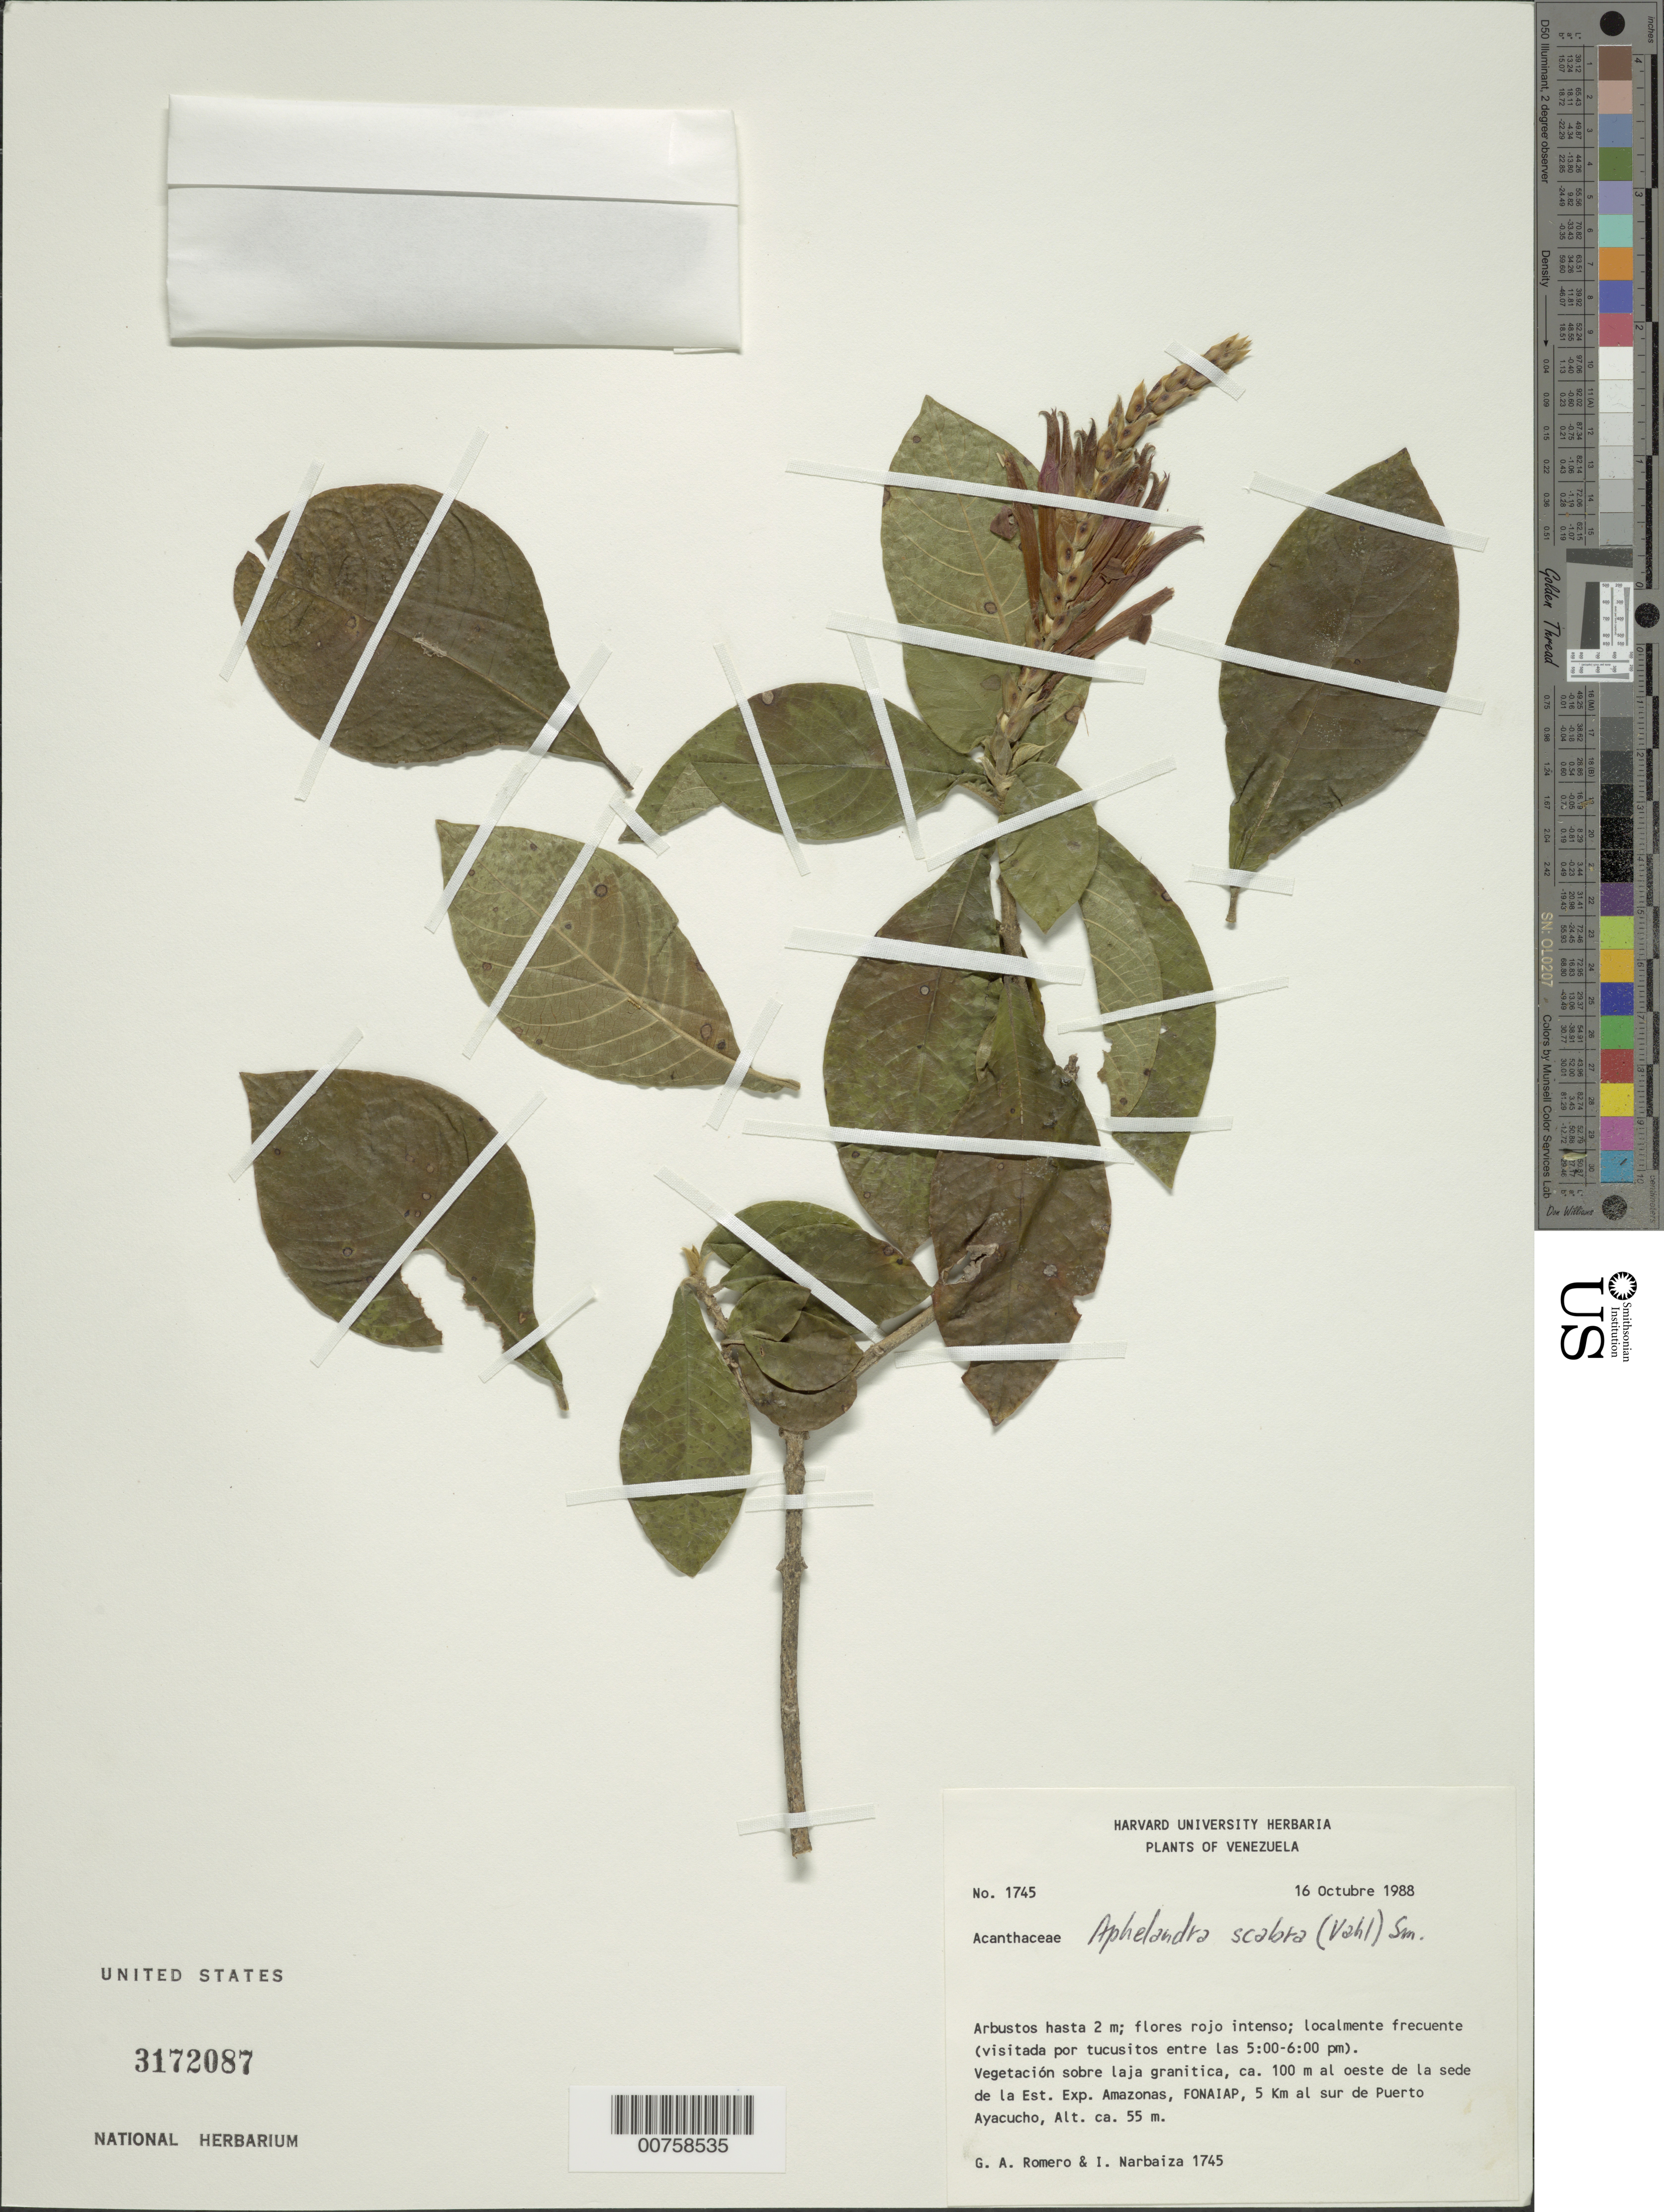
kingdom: Plantae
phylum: Tracheophyta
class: Magnoliopsida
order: Lamiales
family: Acanthaceae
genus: Aphelandra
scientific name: Aphelandra scabra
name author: (Vahl) Sm.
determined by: Wasshausen, Dieter C., (BOT), Smithsonian Institution - National Museum of Natural History (UNITED STATES)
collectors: G. A. Romero & I. Narbaiza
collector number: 1745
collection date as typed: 16-Oct-88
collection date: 1988-10-16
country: Venezuela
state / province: Amazonas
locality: Pto. Ayacucho, 5 km S; FONAIAP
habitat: Vegetación sobre la granítica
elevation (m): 55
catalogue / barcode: US 3172087